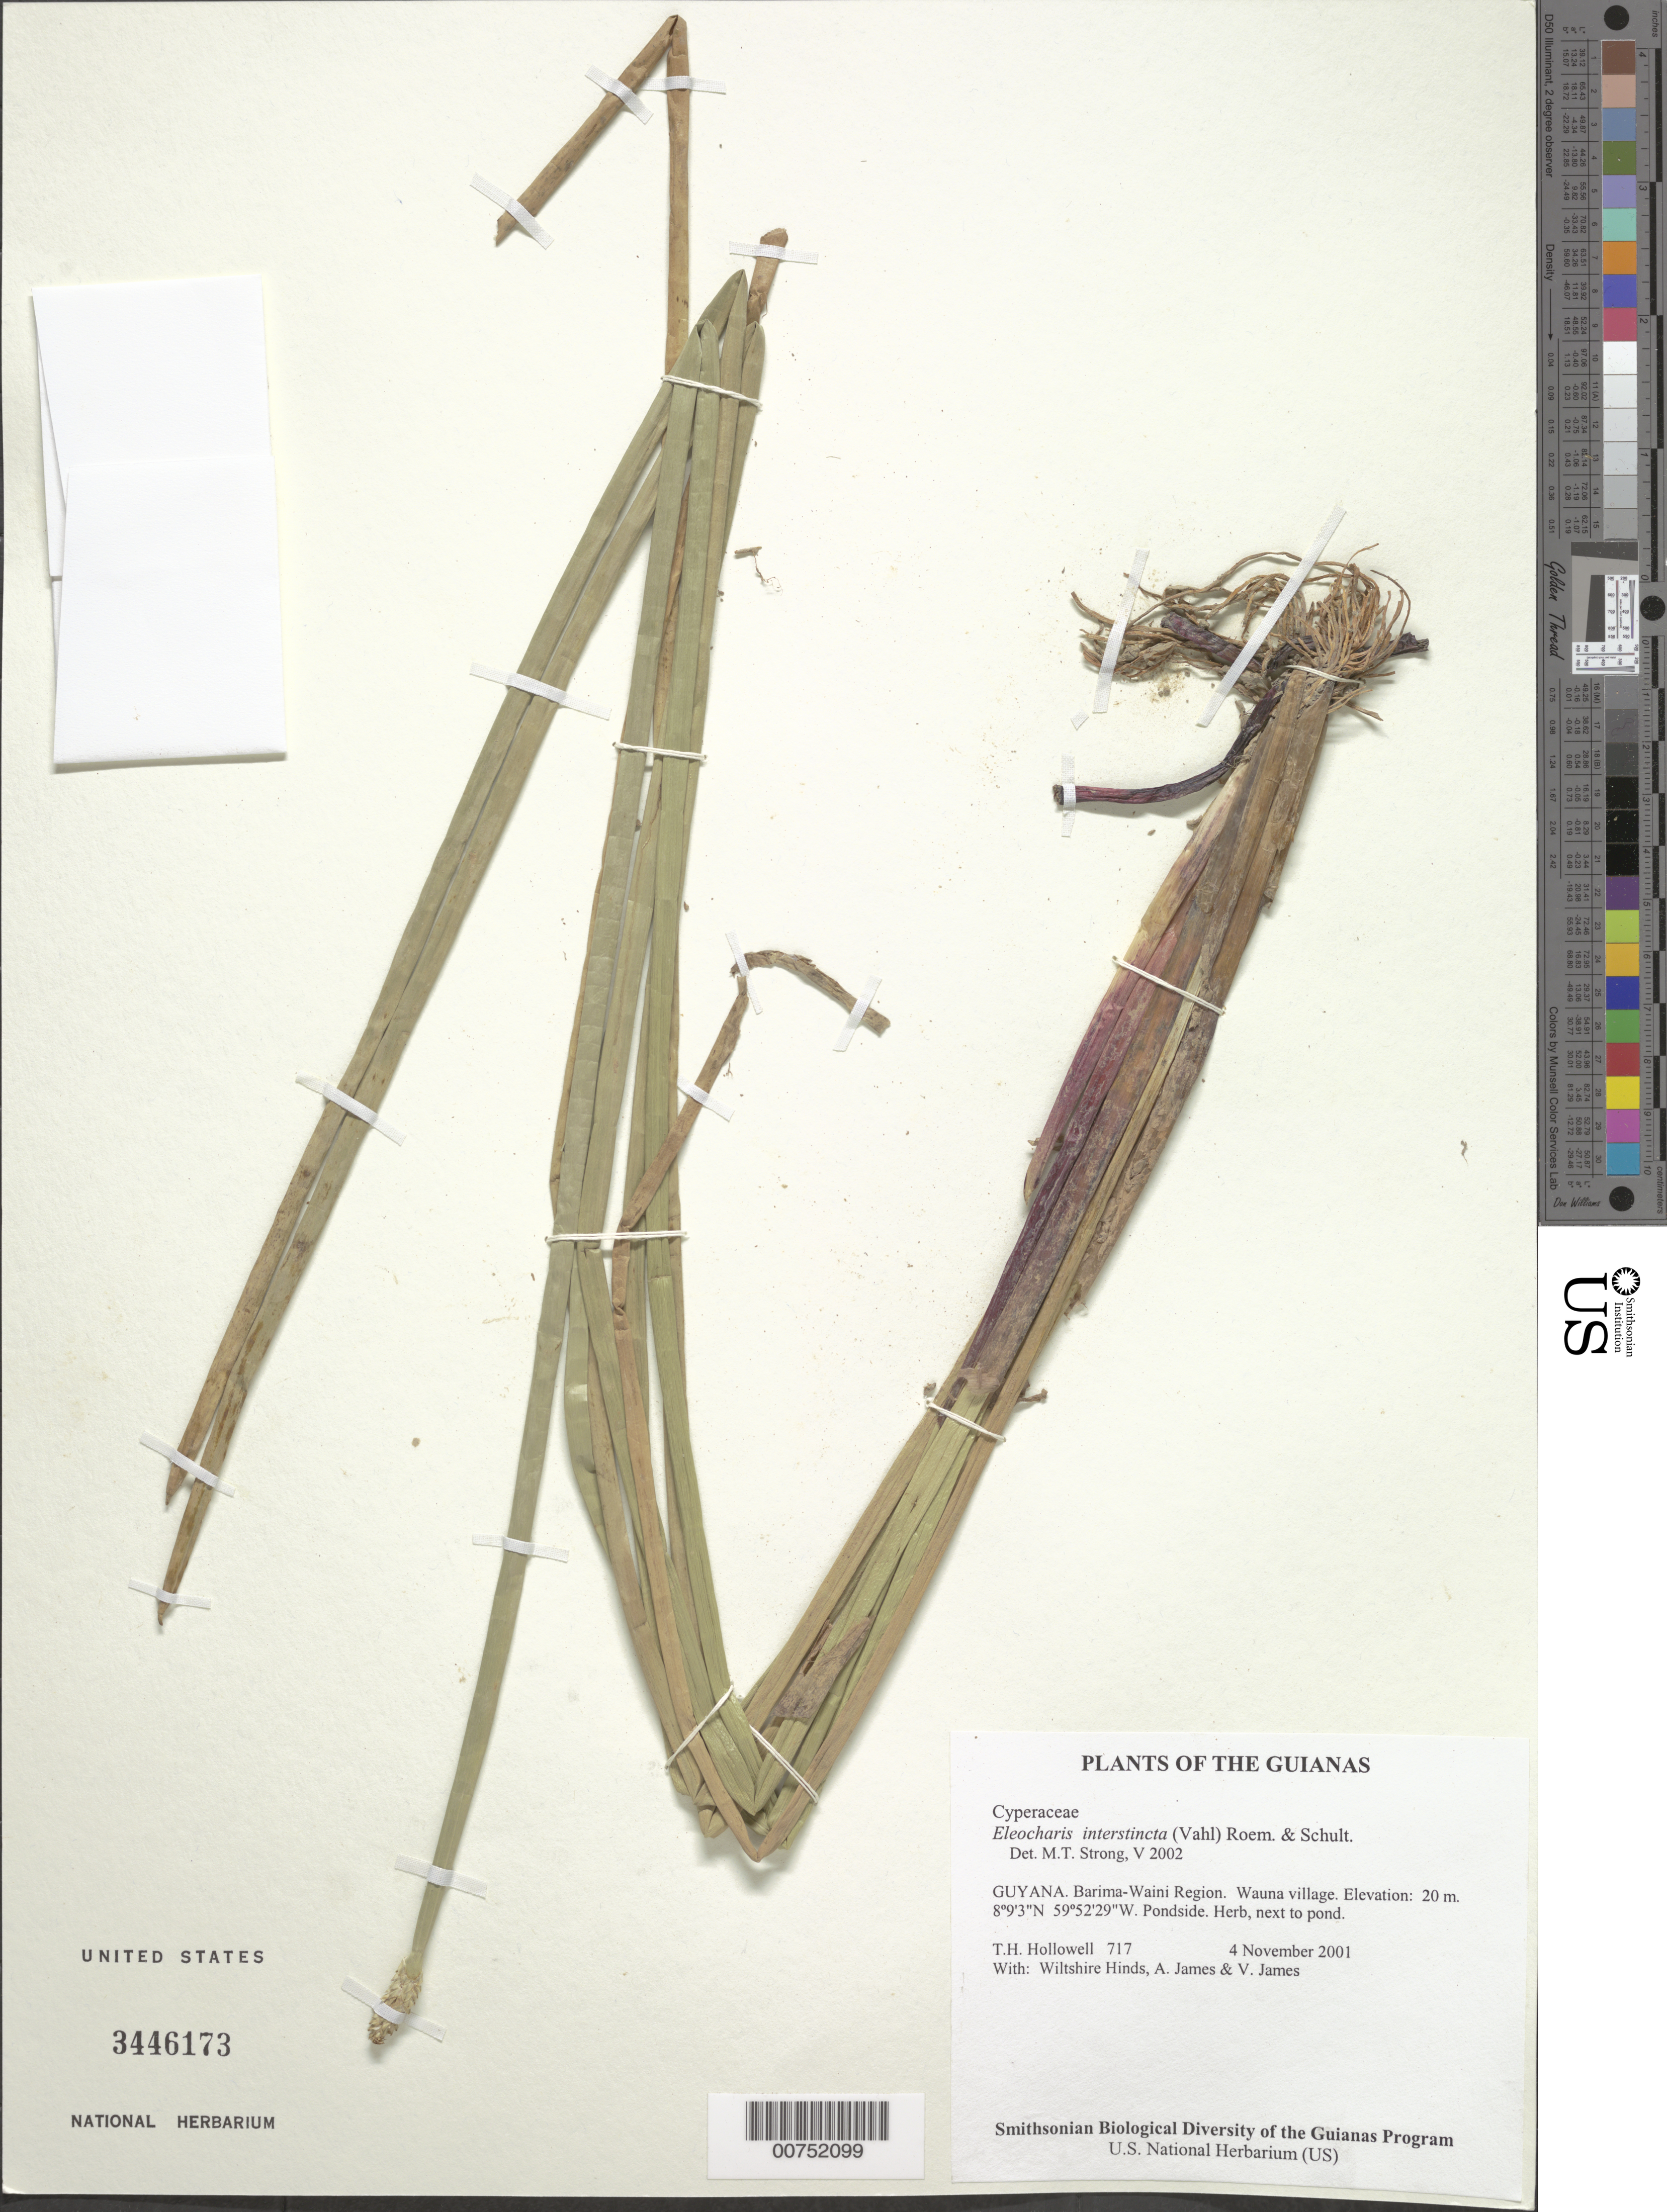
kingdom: Plantae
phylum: Tracheophyta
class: Liliopsida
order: Poales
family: Cyperaceae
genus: Eleocharis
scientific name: Eleocharis interstincta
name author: (Vahl) Roem. & Schult.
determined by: Strong, M. T., (US), Smithsonian Institution - National Museum of Natural History (UNITED STATES)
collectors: T. Hollowell, W. Hinds, A. James & M. James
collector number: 717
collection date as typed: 4 November 2001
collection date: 2001-11-04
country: Guyana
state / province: Barima-Waini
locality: Wauna village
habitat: Pondside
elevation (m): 20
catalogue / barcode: US 3446173